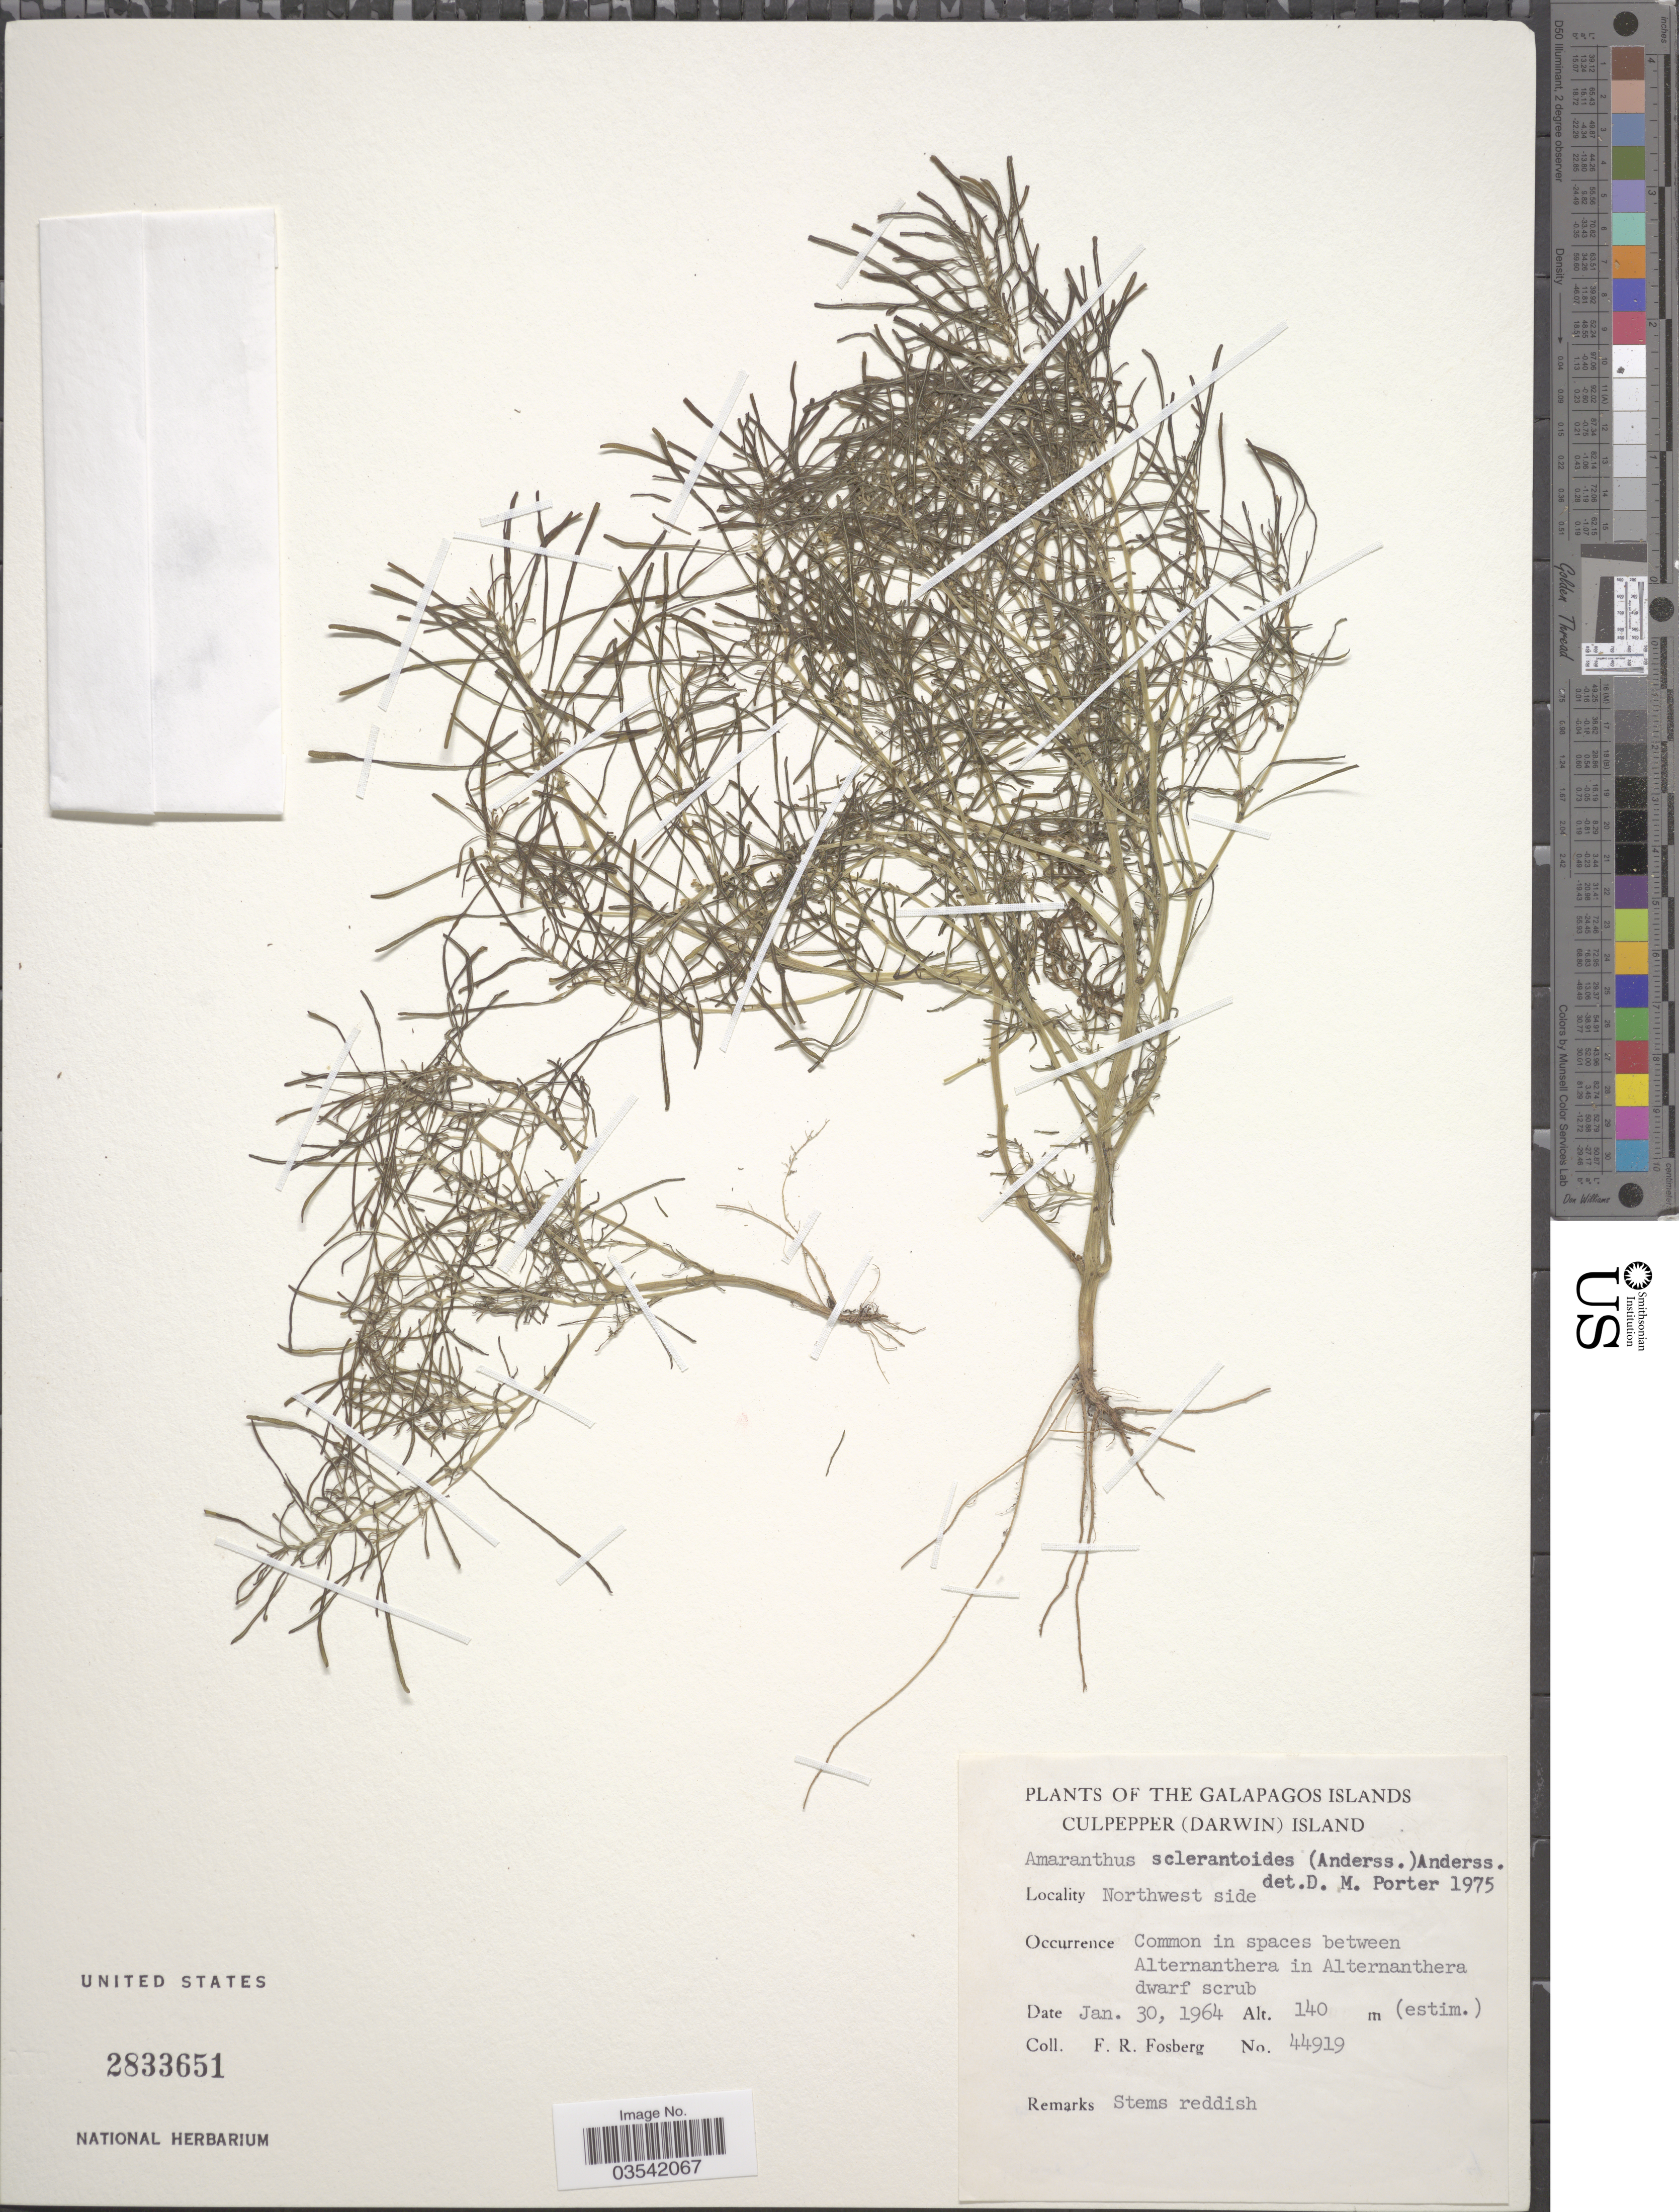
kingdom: Plantae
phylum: Tracheophyta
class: Magnoliopsida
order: Caryophyllales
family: Amaranthaceae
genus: Amaranthus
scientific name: Amaranthus sclerantoides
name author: (Andersson) Andersson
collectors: F. R. Fosberg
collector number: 44919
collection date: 1964-01-30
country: Ecuador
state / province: Colón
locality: Galapagos Islands. Culpepper (Darwin Island). Northwest side.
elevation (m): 140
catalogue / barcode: US 2833651